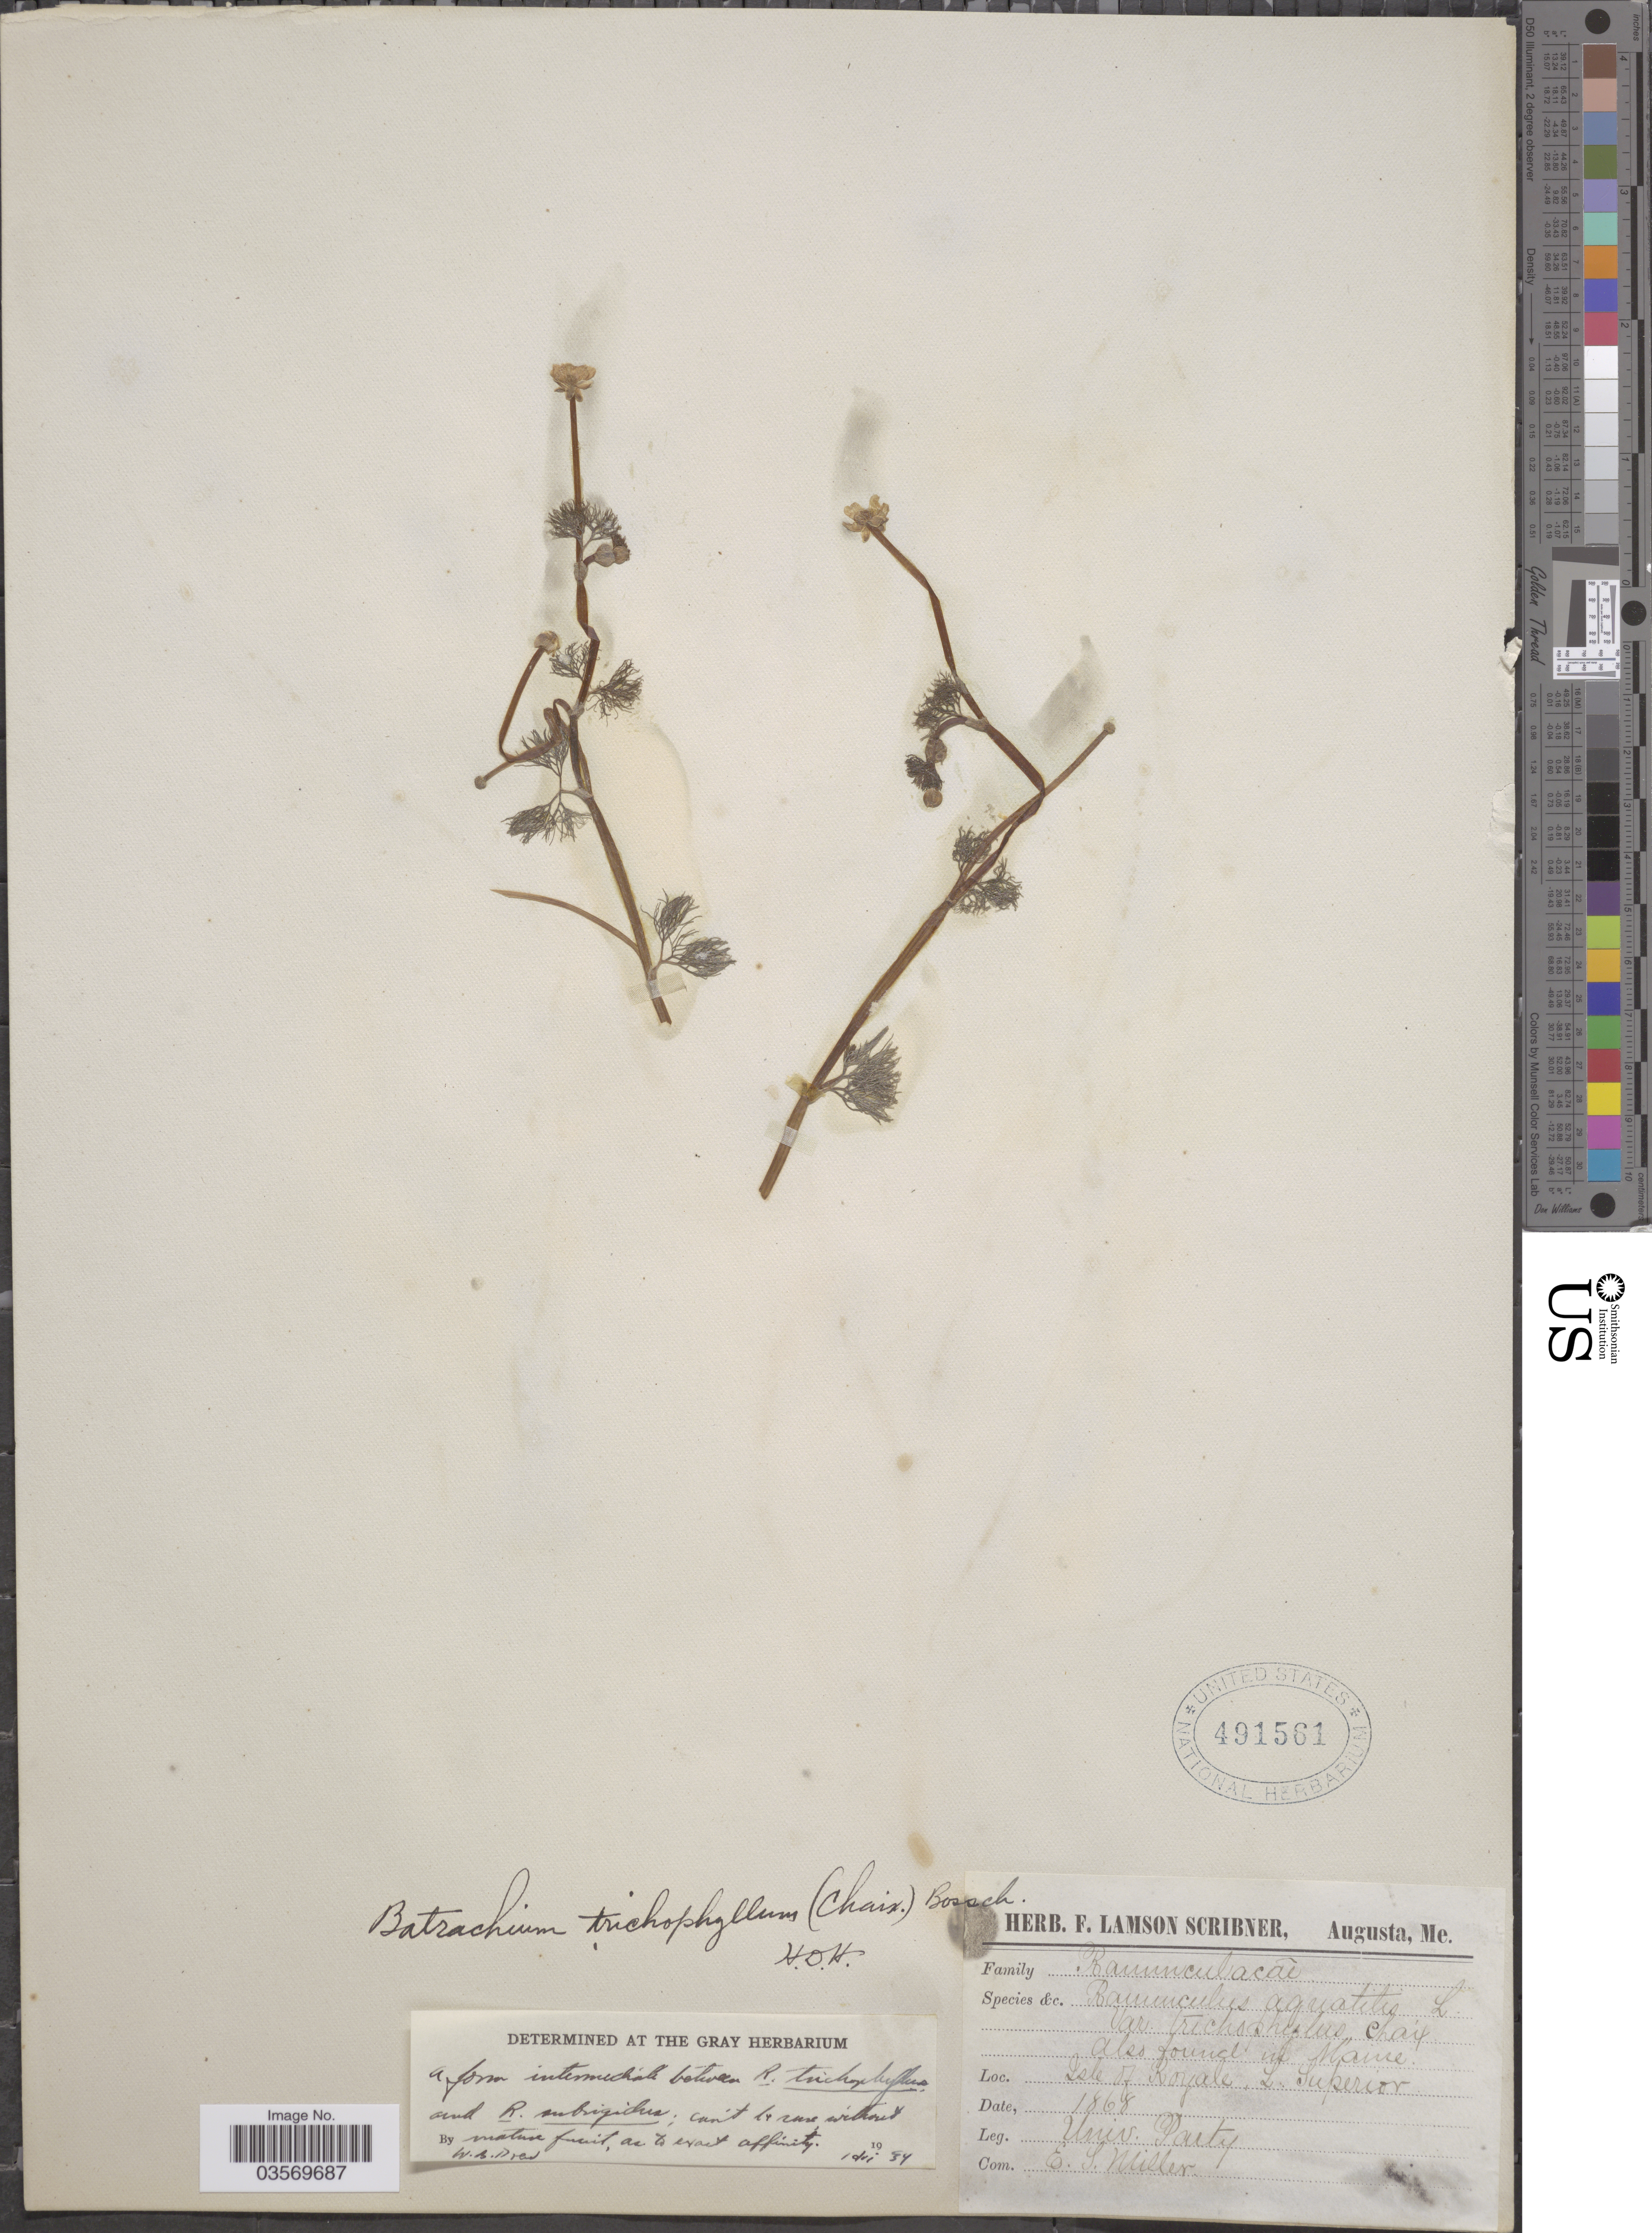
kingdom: Plantae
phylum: Tracheophyta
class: Magnoliopsida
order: Ranunculales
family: Ranunculaceae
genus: Ranunculus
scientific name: Ranunculus trichophyllus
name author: Chaix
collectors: Univ. Party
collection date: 1868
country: United States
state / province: Maine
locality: Isle of Royale, L. Superior.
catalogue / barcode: US 491561